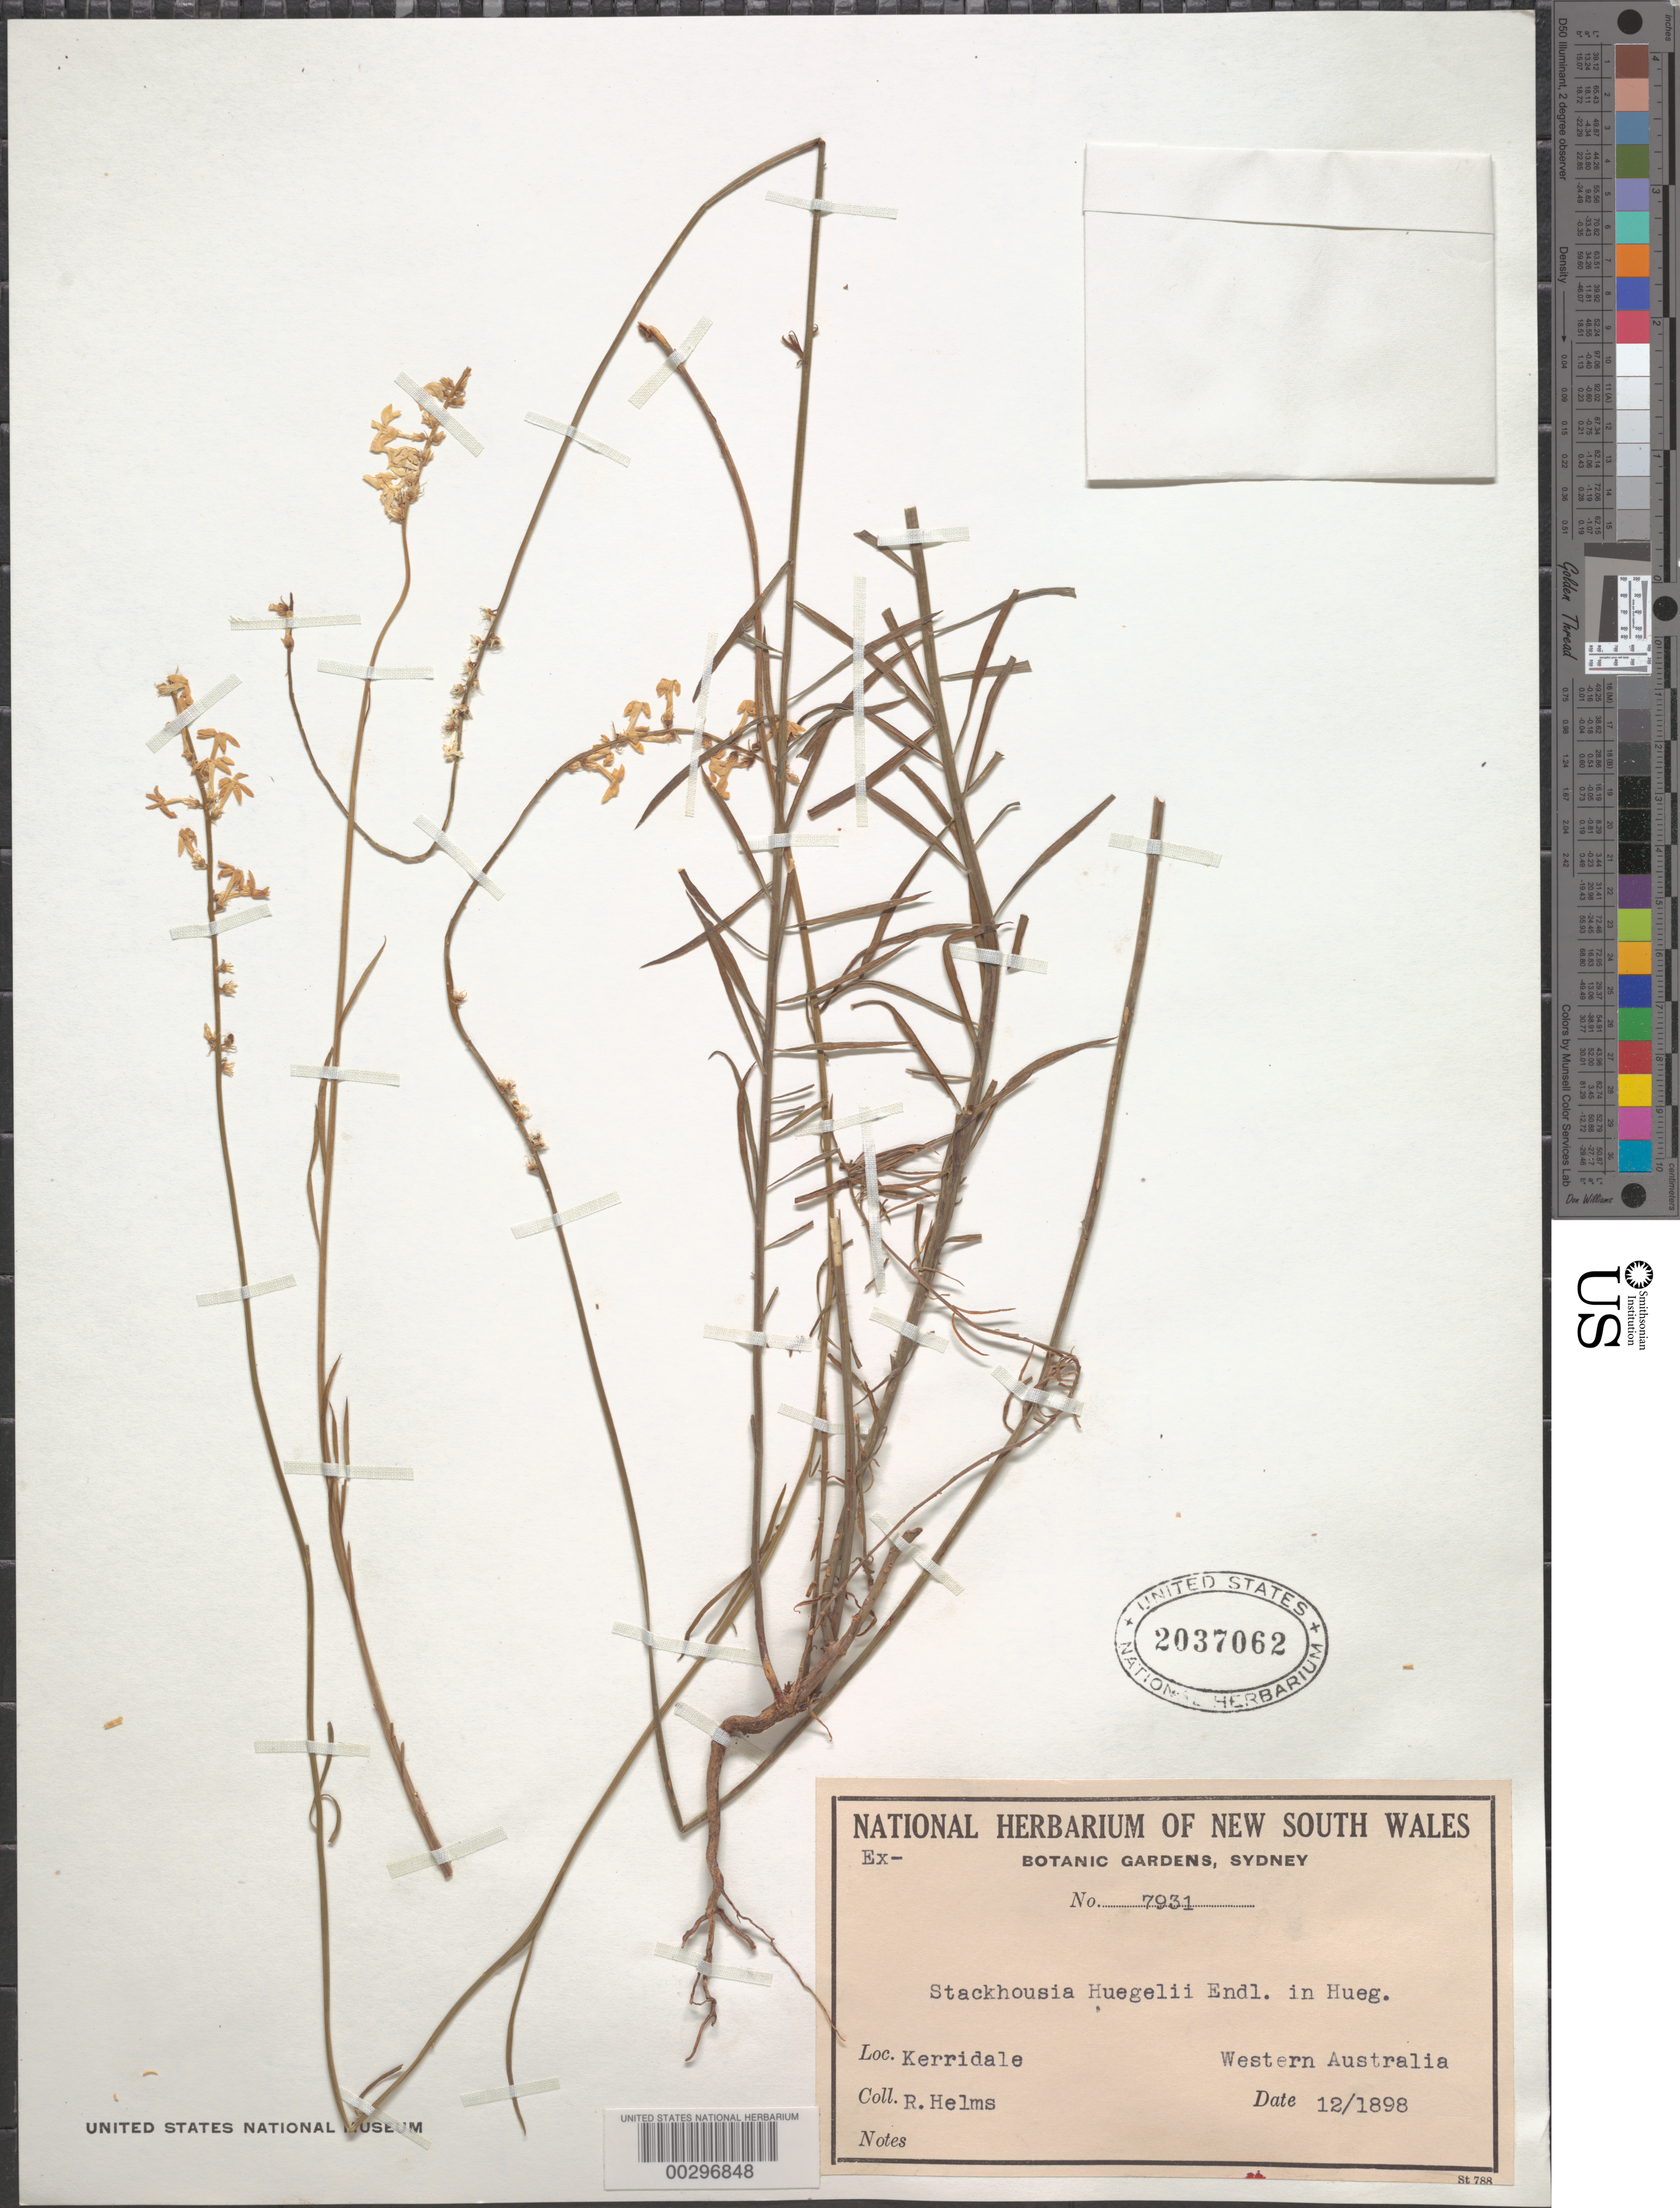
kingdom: Plantae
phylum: Tracheophyta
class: Magnoliopsida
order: Celastrales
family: Celastraceae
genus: Stackhousia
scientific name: Stackhousia huegelii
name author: Endl.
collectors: R. Helms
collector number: Ex Herb. Nsw 7931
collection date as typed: Dec 1898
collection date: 1898-12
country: Australia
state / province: Western Australia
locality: Kerridale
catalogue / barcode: US 2037062